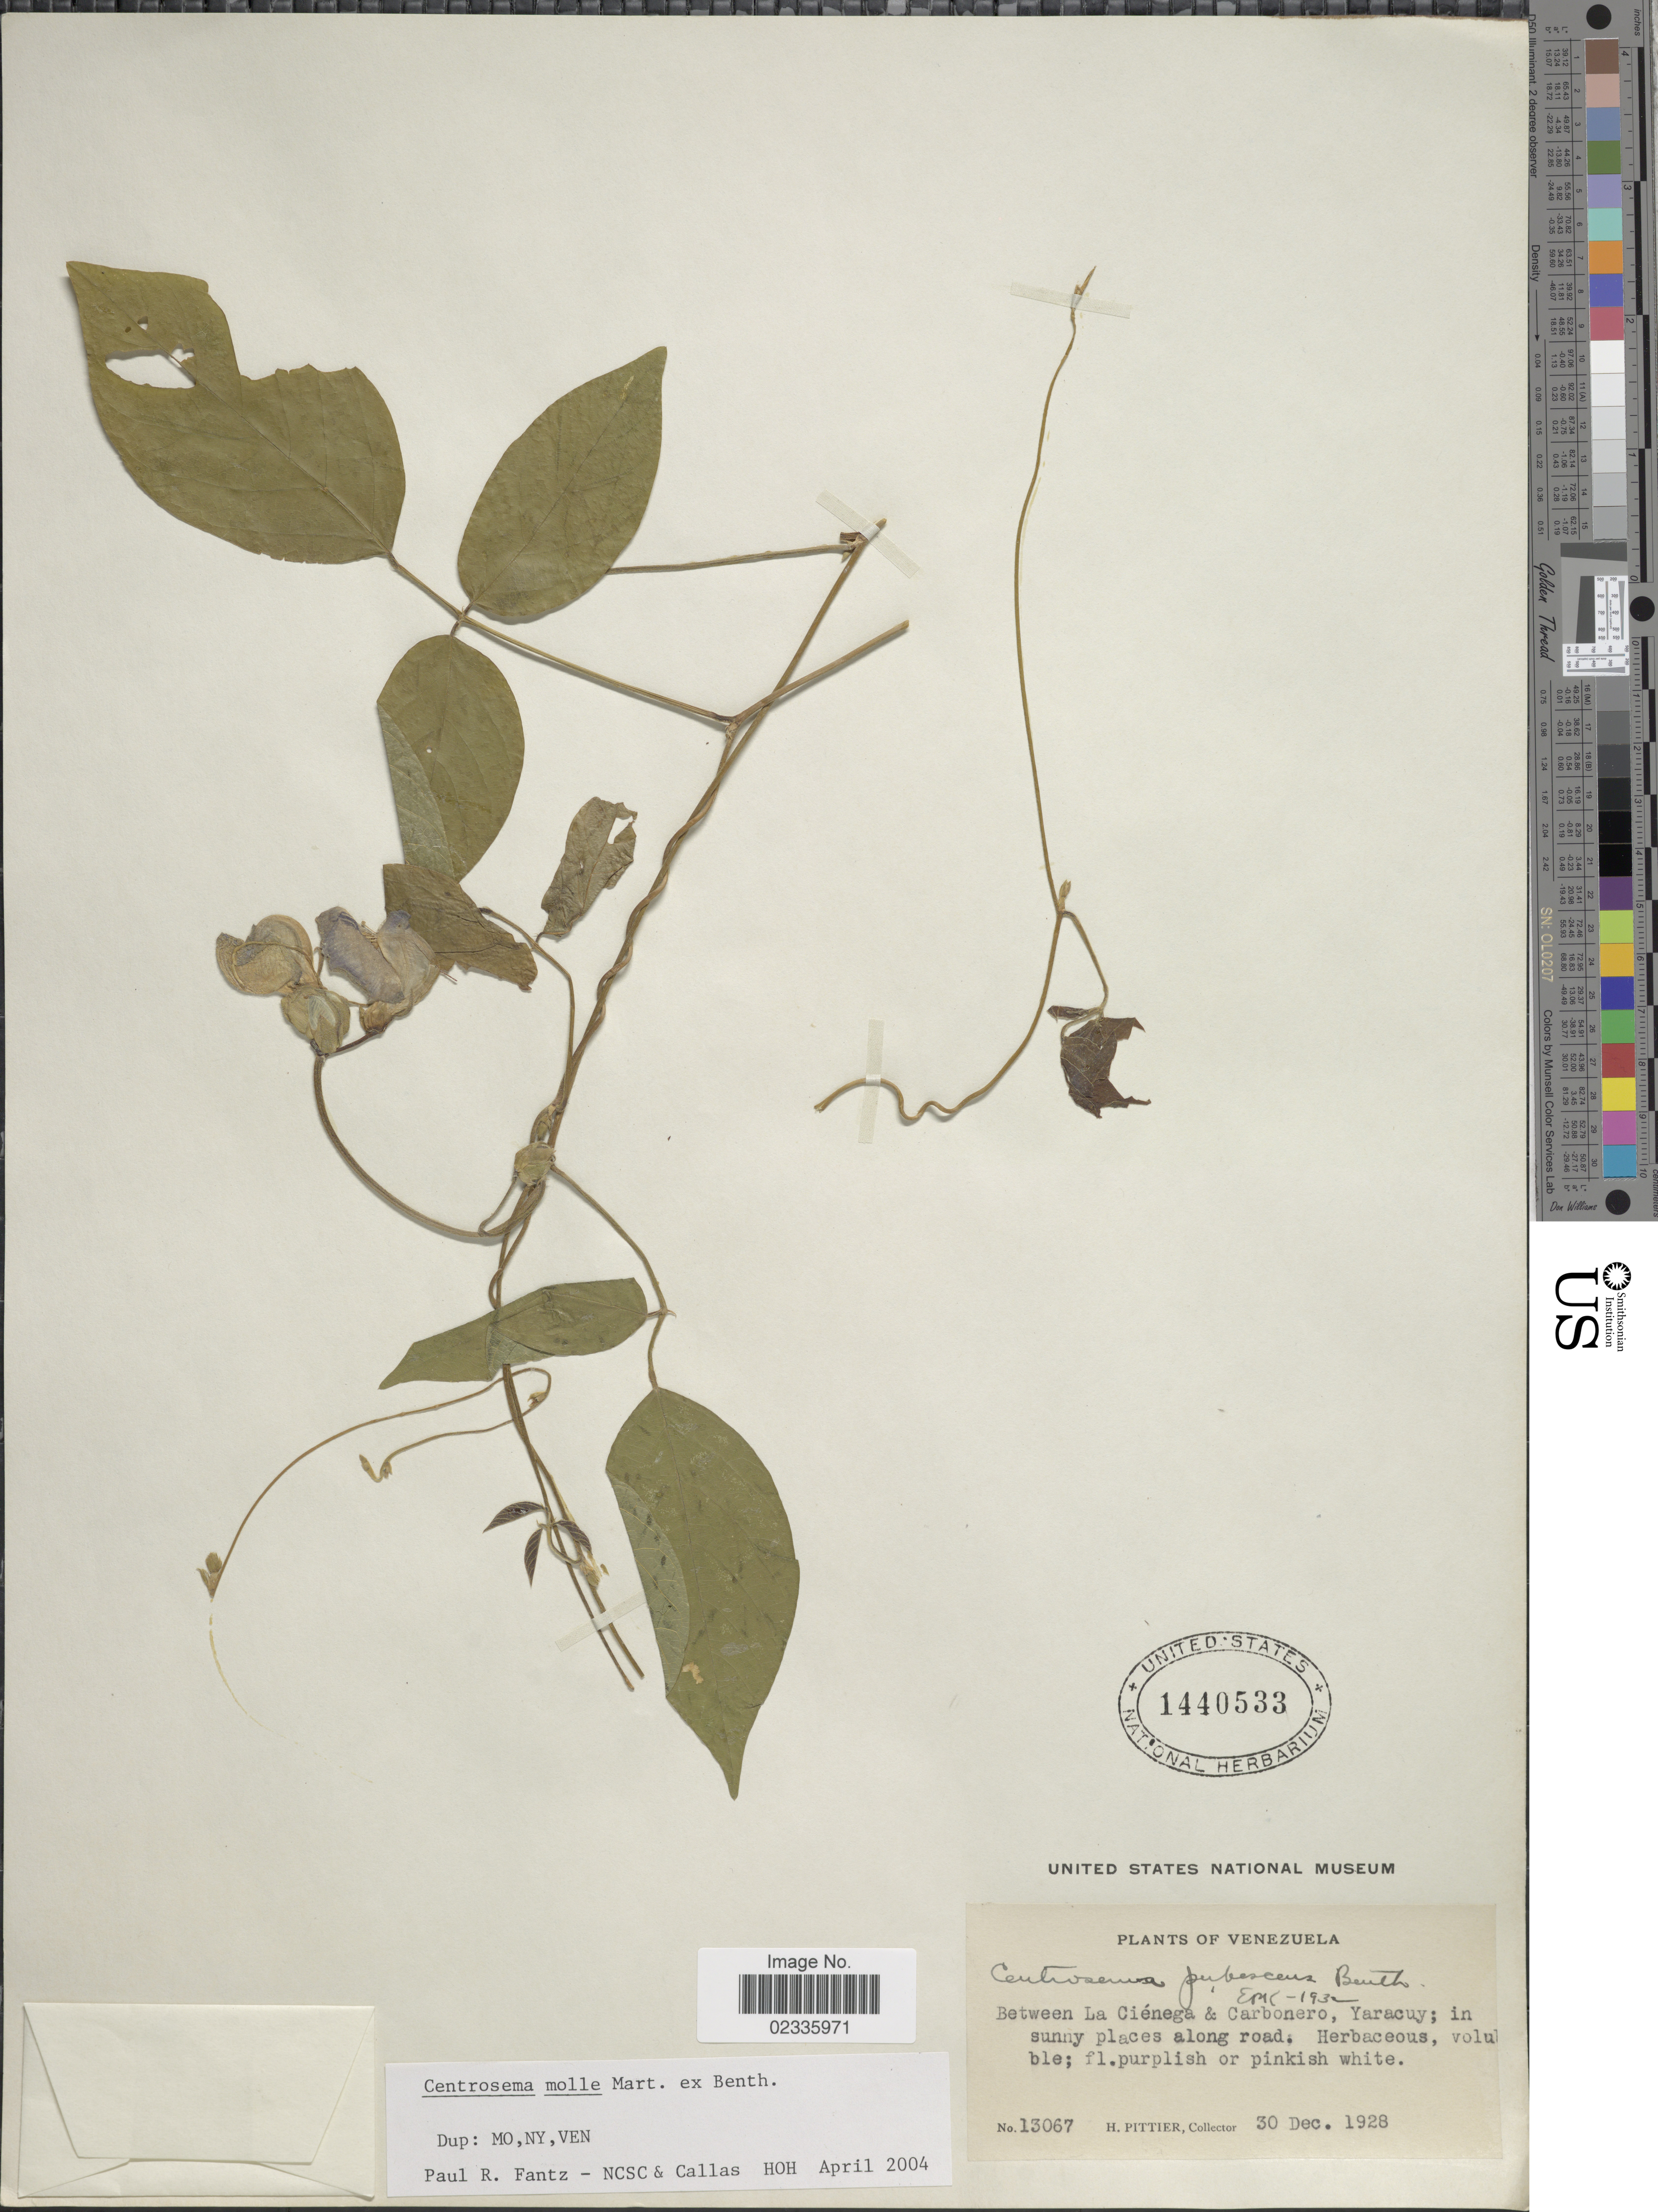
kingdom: Plantae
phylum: Tracheophyta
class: Magnoliopsida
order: Fabales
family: Fabaceae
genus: Centrosema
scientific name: Centrosema molle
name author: Mart. ex Benth.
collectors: H. F. Pittier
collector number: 13067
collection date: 1928-12-30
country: Venezuela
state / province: Yaracuy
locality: Between La Ciénega & Carbonero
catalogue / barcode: US 1440533